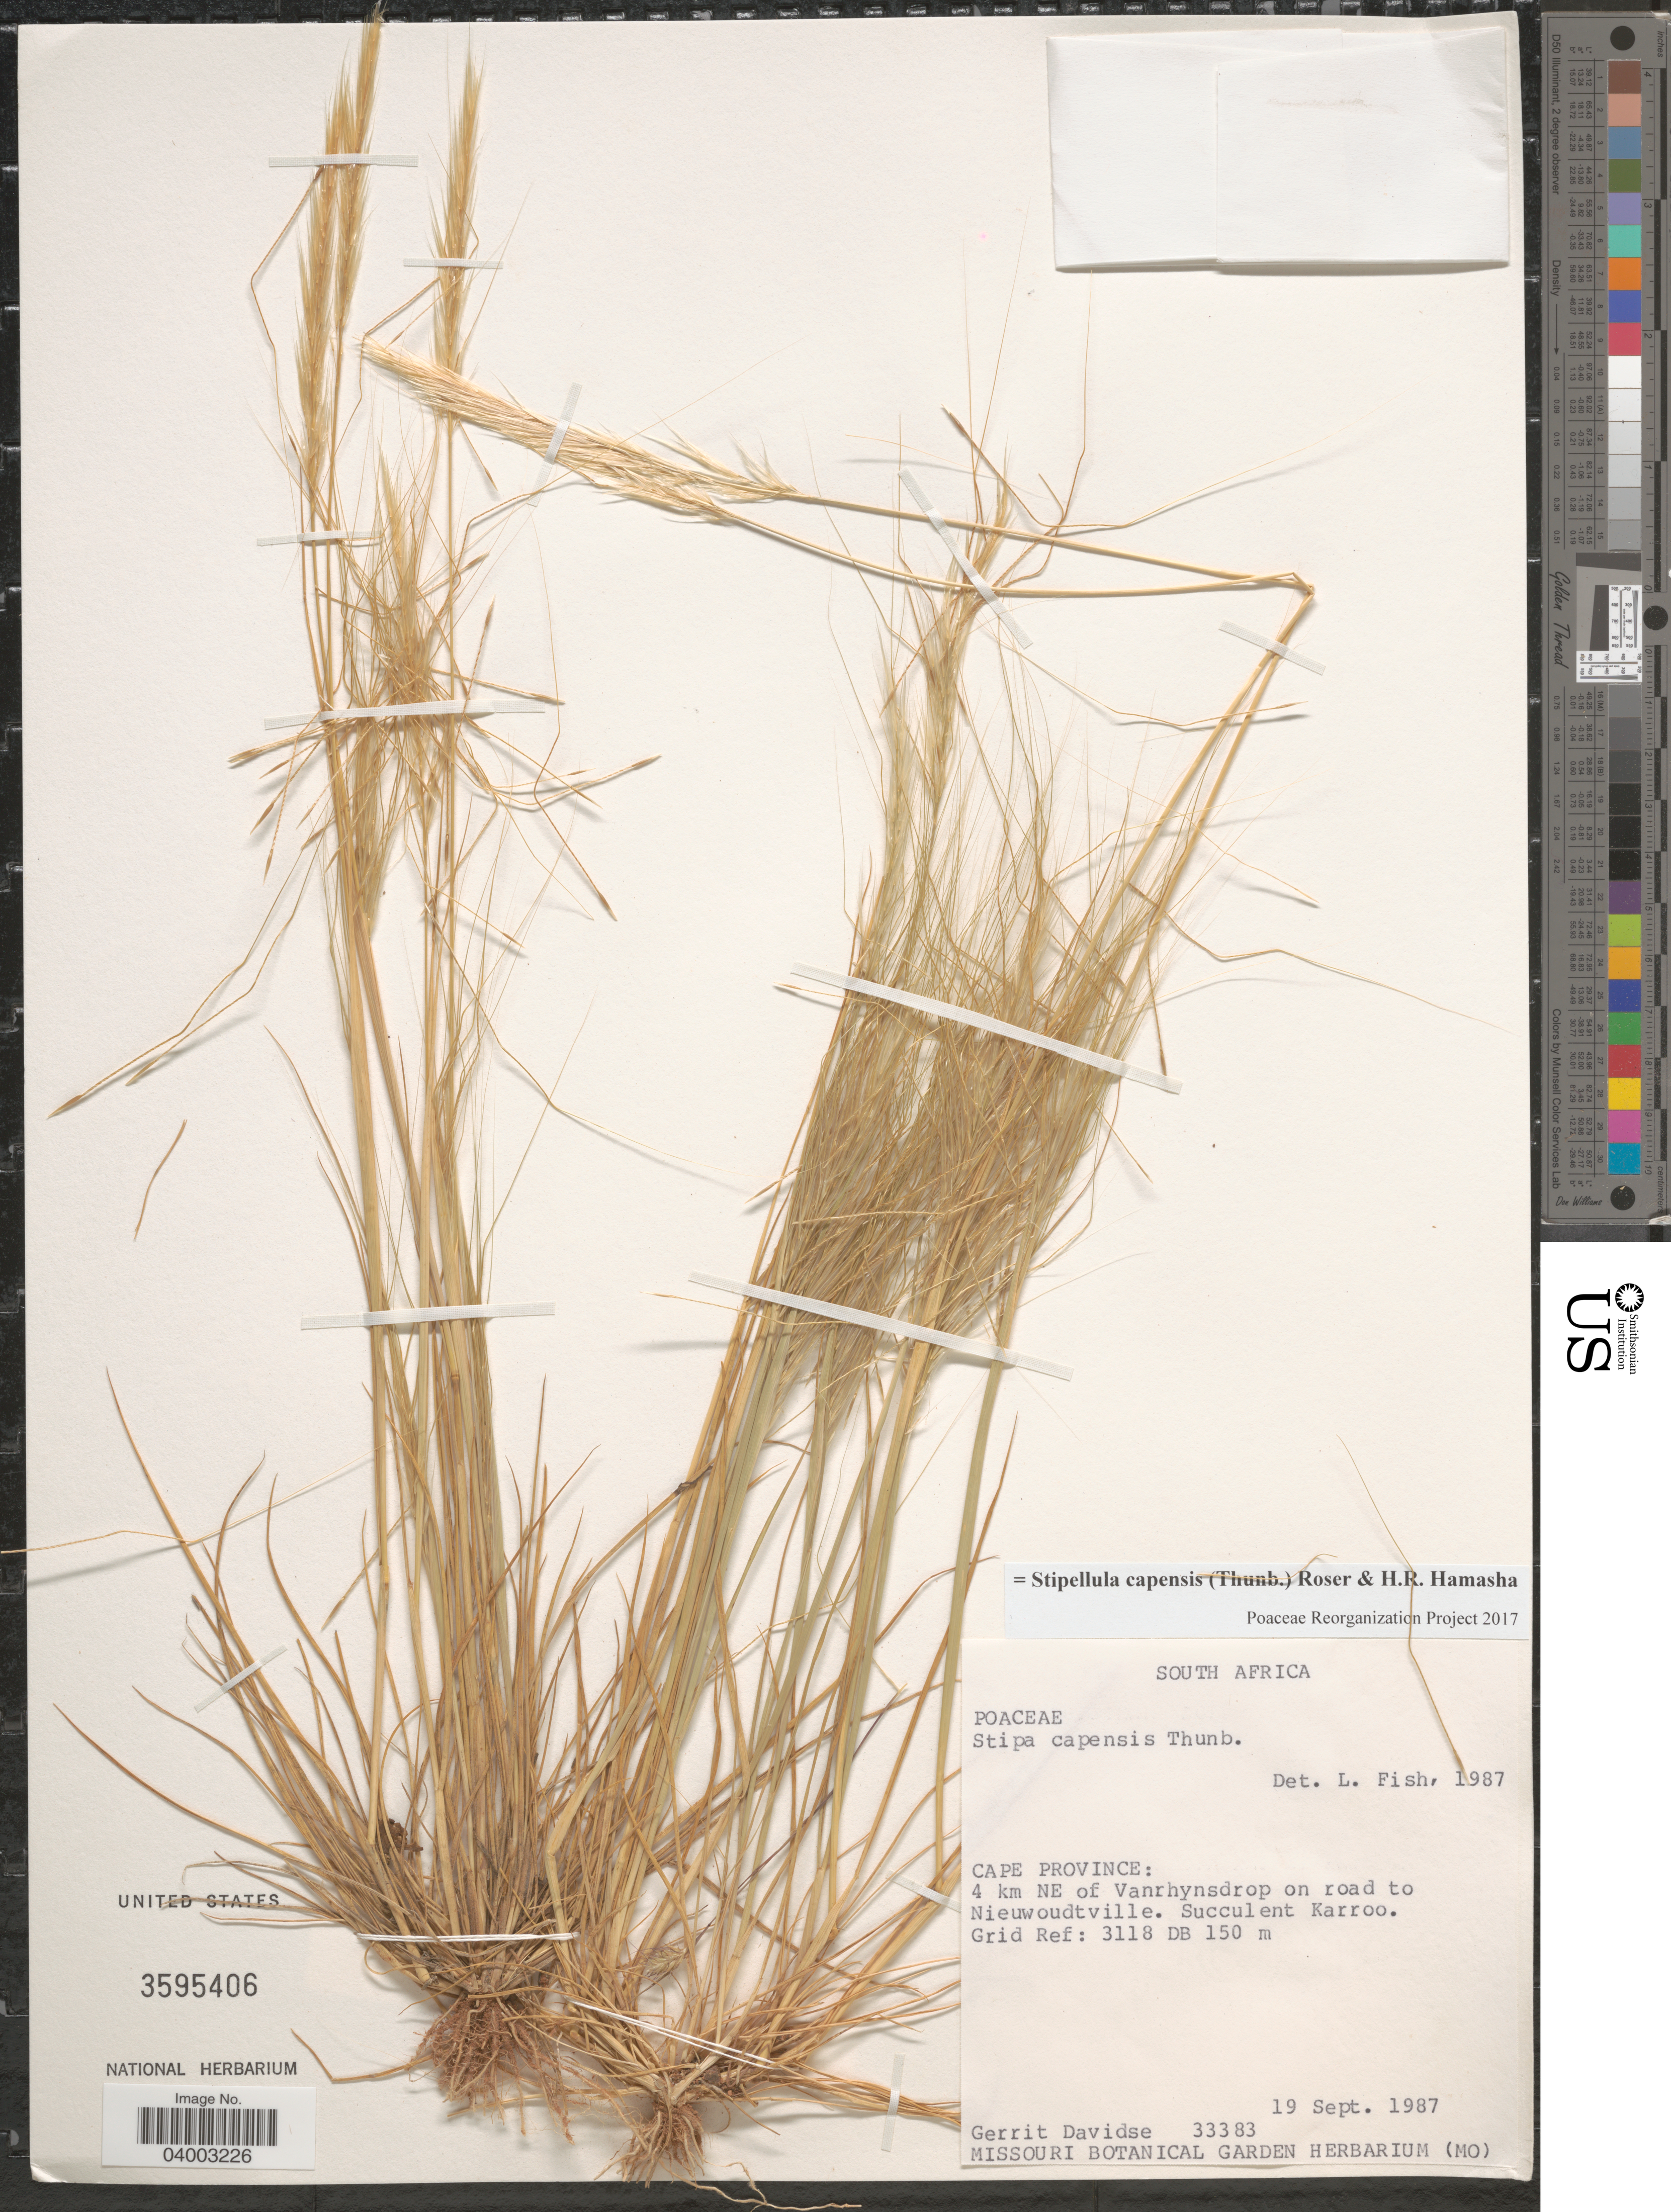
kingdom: Plantae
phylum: Tracheophyta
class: Liliopsida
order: Poales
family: Poaceae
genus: Stipellula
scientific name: Stipellula capensis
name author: (Thunb.) Röser & H. R. Hamasha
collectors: G. Davidse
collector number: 33383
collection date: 1987-09-19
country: South Africa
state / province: Western Cape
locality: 4 km NE of Vanrhynsdorp on road to Nieuwoudtville. Succulent Karroo. Grid ref: 3118 DB.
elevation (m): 150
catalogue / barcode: US 3595406